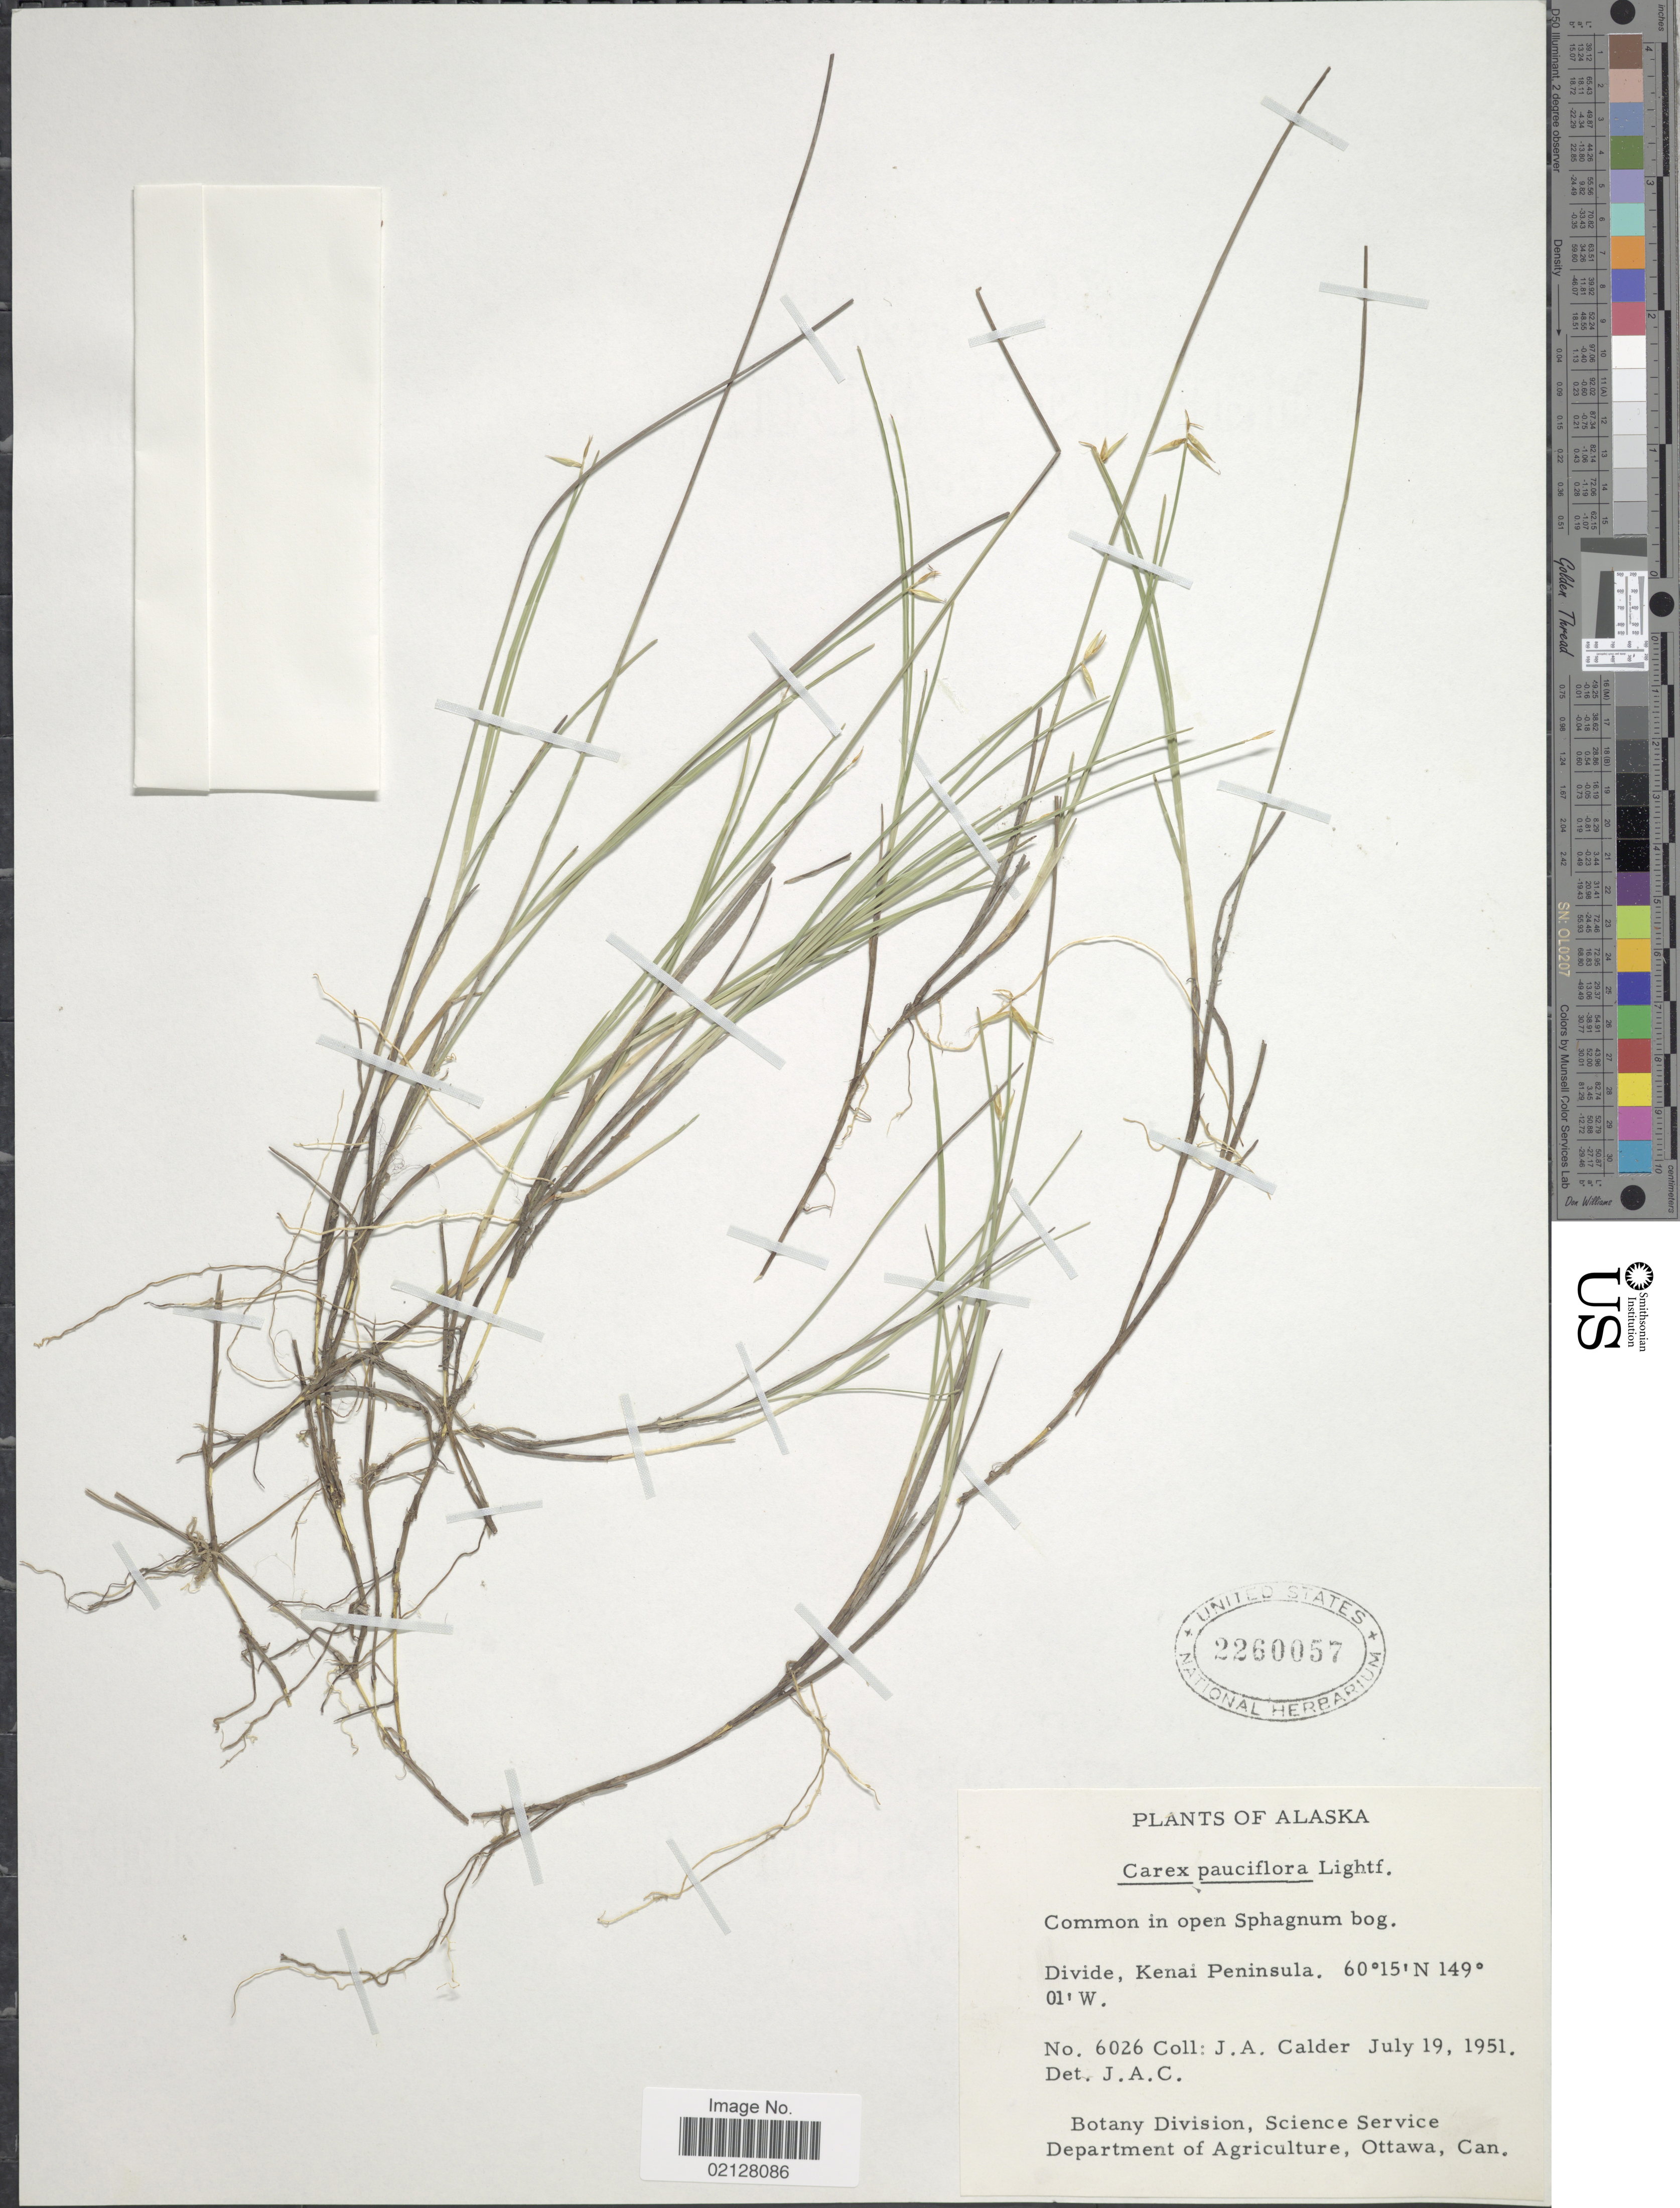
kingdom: Plantae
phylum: Tracheophyta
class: Liliopsida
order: Poales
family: Cyperaceae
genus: Carex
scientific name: Carex pauciflora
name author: Lightf.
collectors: J. A. Calder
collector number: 6026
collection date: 1951-07-19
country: United States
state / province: Alaska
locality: Divide, Kenai Peninsula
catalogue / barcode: US 2260057